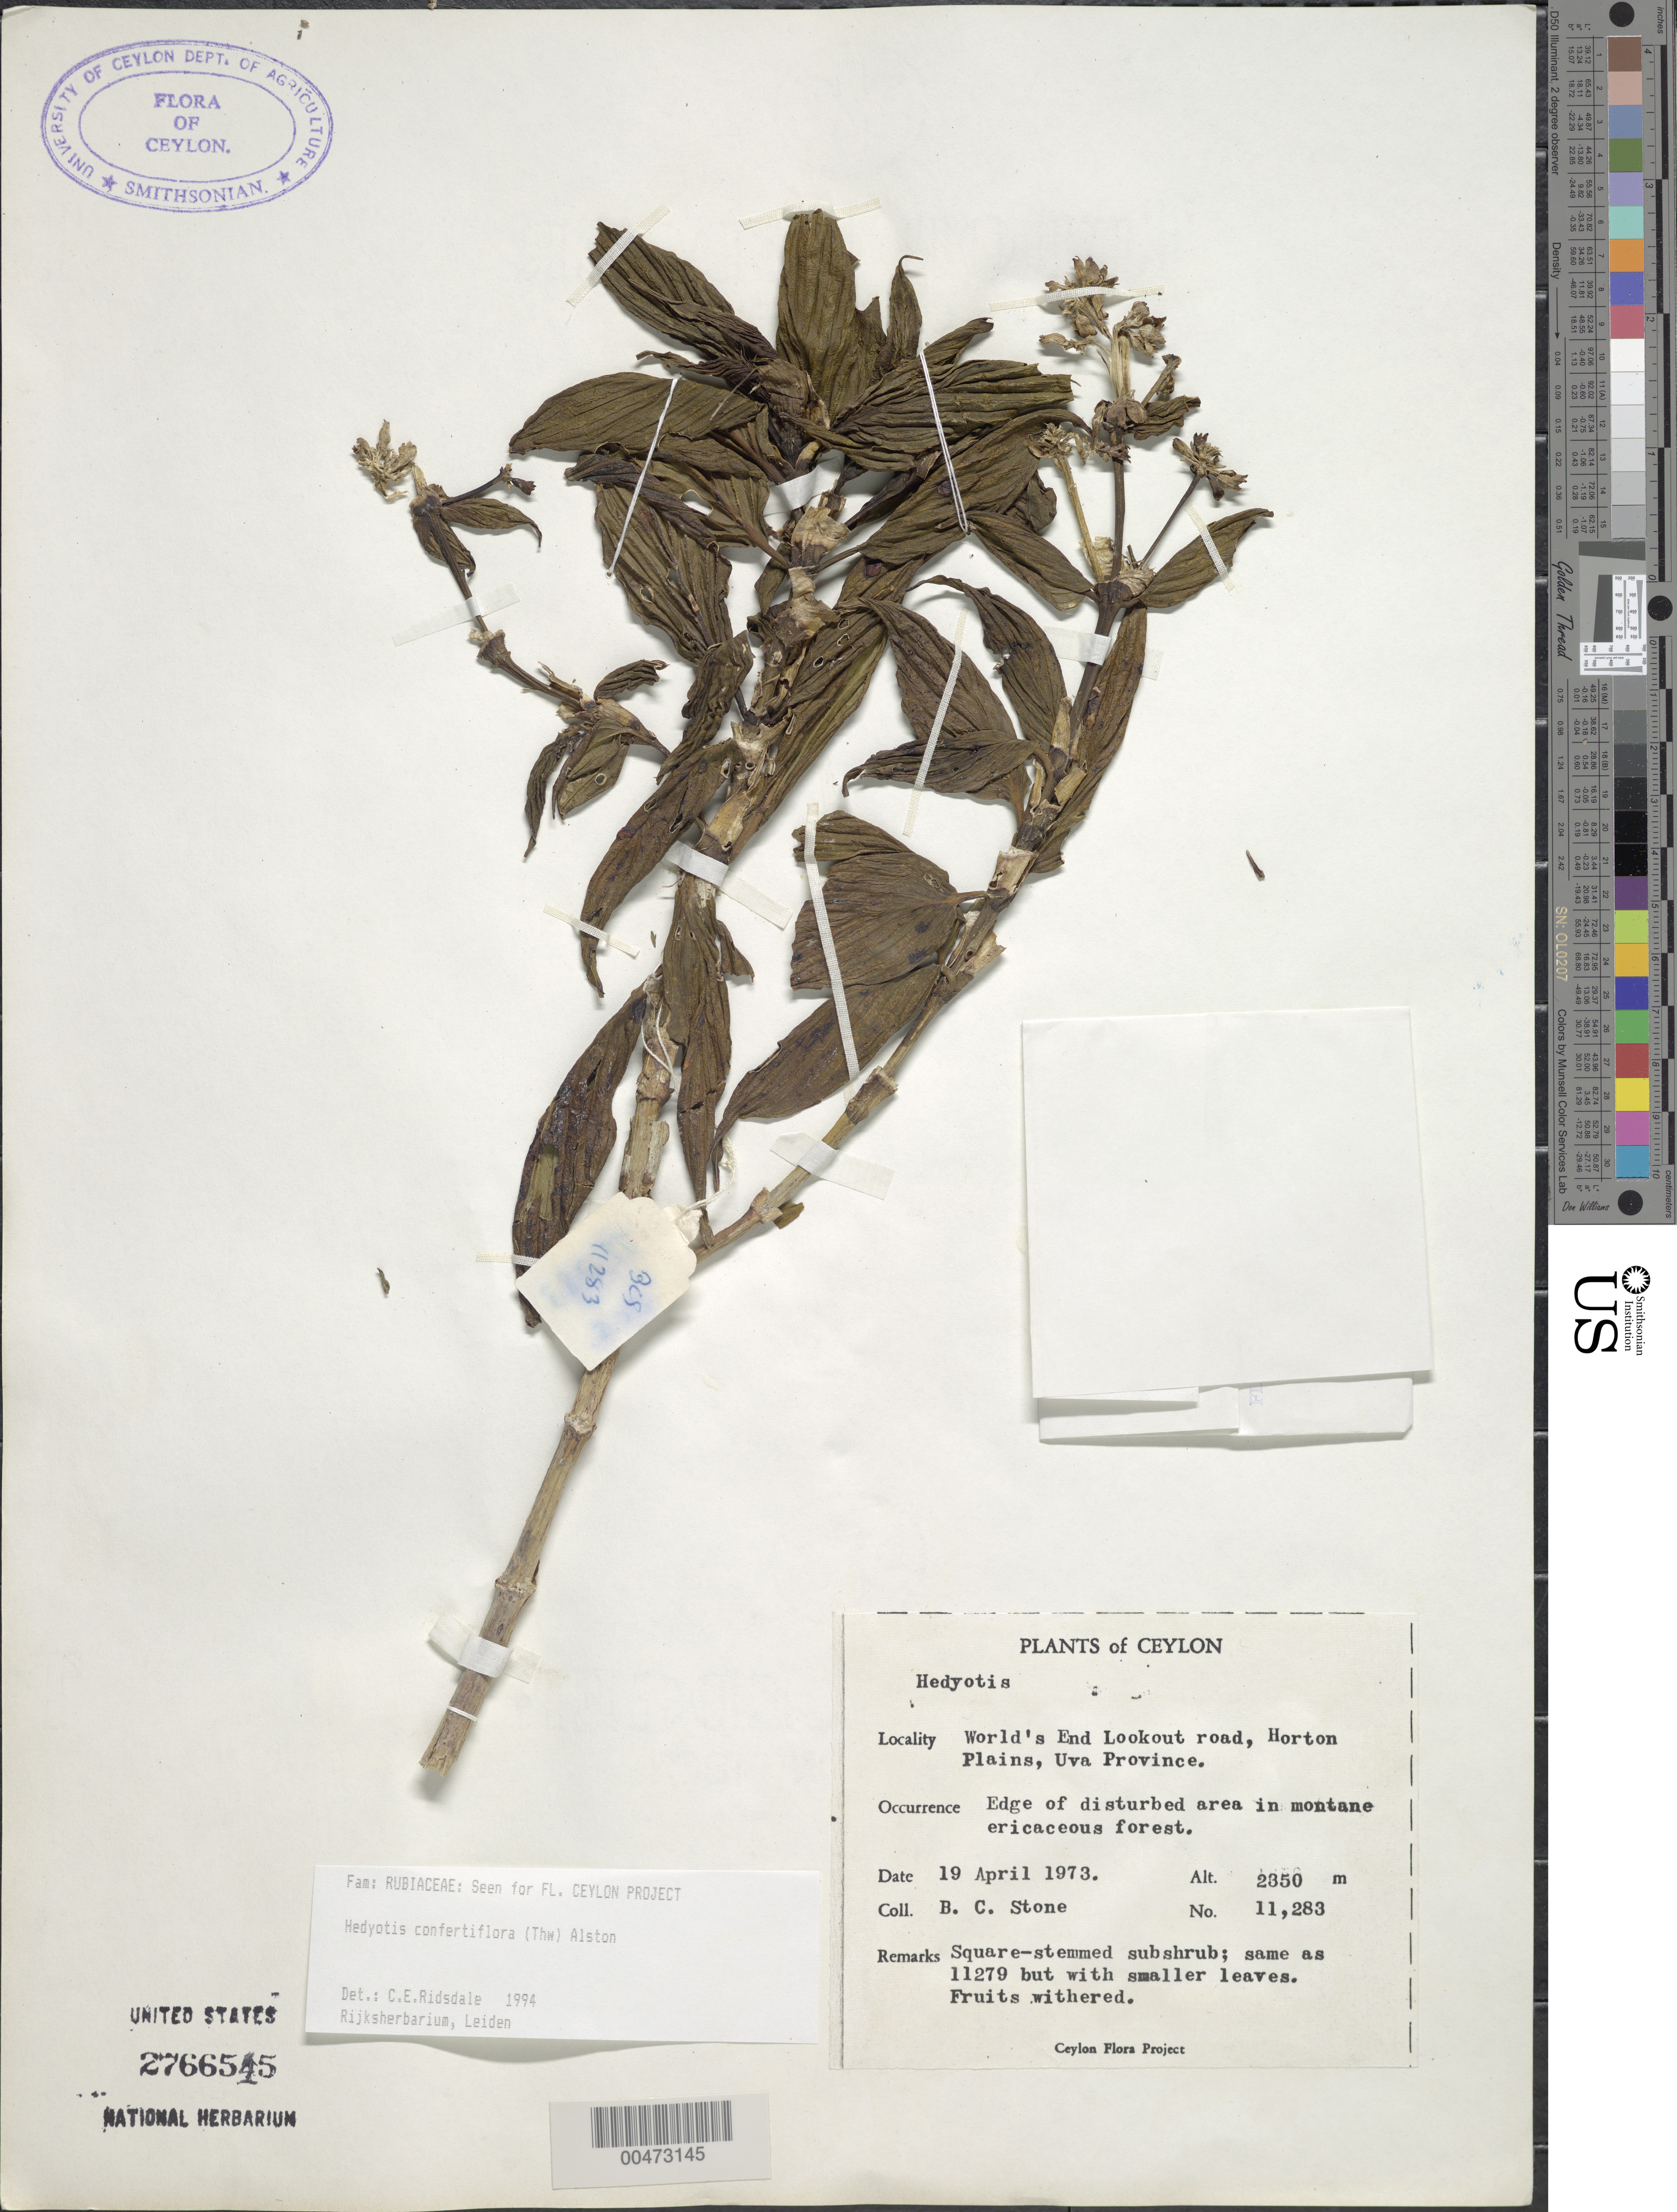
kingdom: Plantae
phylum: Tracheophyta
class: Magnoliopsida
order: Gentianales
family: Rubiaceae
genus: Hedyotis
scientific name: Hedyotis confertiflora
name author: (Thwaites) Alston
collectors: B. C. Stone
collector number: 11283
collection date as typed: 19 Apr 1973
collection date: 1973-04-19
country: Sri Lanka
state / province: Uva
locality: Horton Plains, World's End Lookout Rd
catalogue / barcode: US 2766545